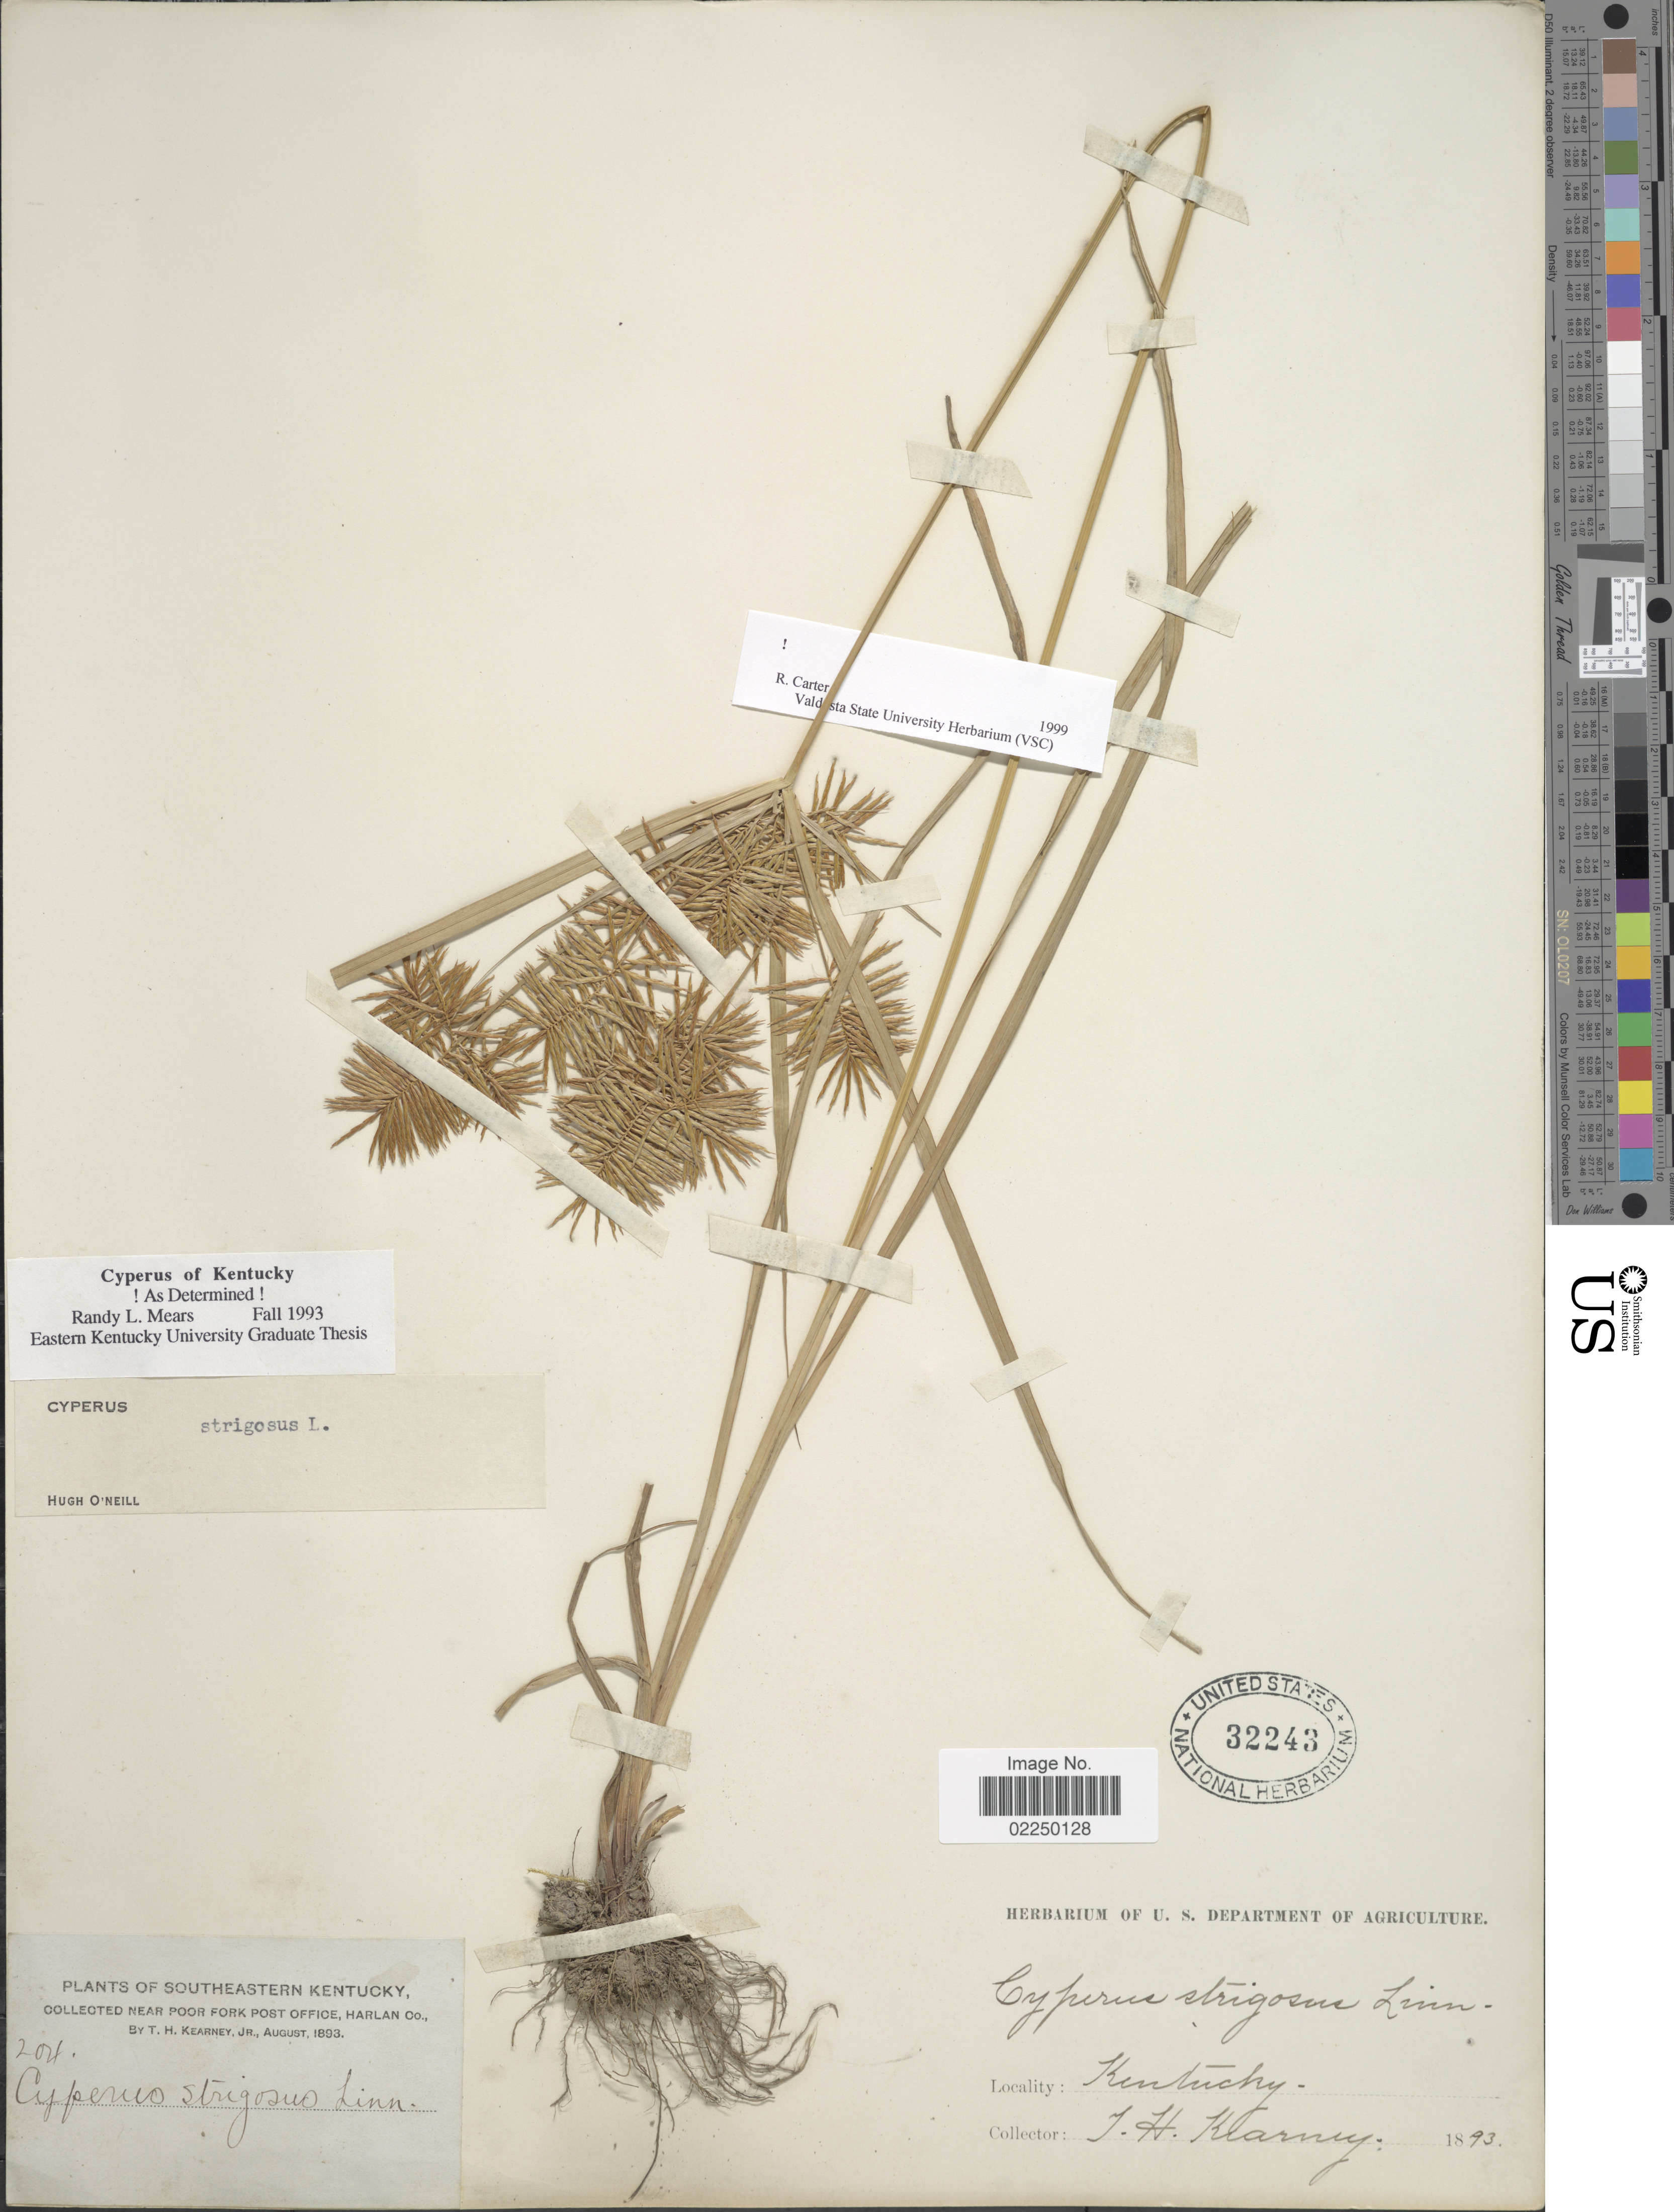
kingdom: Plantae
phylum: Tracheophyta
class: Liliopsida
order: Poales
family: Cyperaceae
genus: Cyperus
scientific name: Cyperus strigosus L.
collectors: T. H. Kearney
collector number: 204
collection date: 1893-08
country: United States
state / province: Kentucky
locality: Southeastern Kentucky, near Poor Fork Post Office, Harlan Co.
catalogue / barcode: US 32243